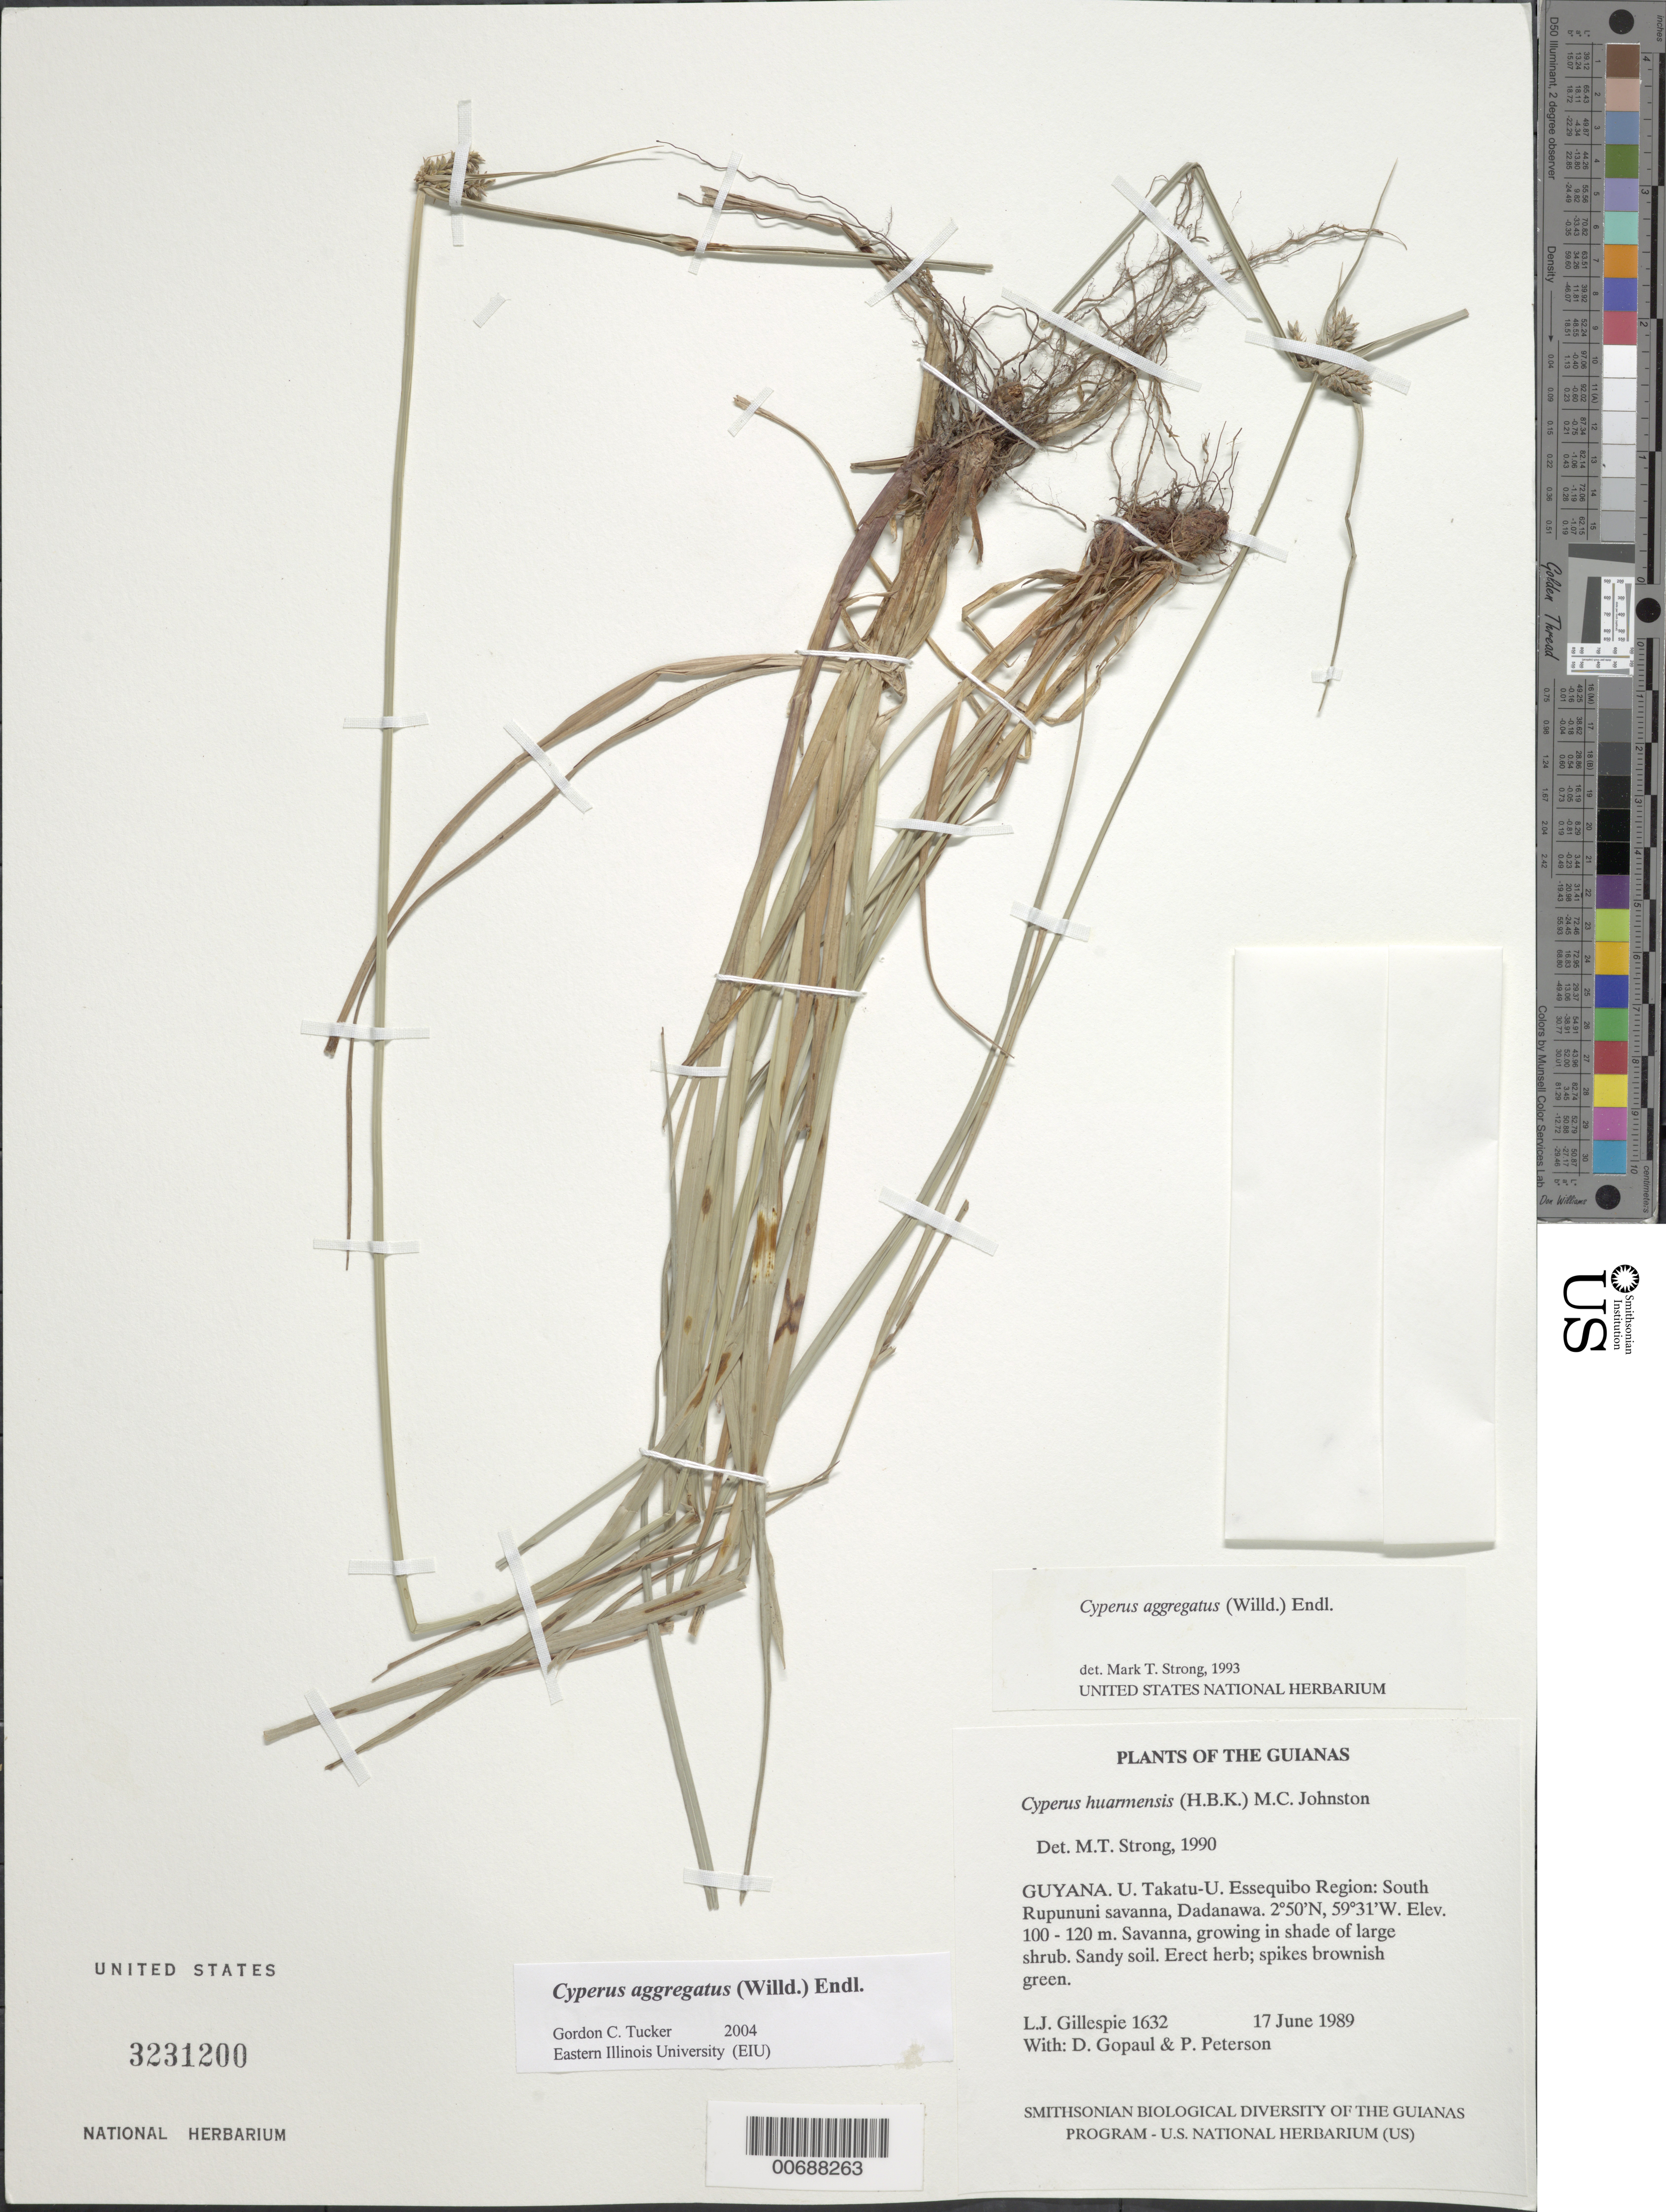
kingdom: Plantae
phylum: Tracheophyta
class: Liliopsida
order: Poales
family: Cyperaceae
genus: Cyperus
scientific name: Cyperus aggregatus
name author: (Willd.) Endl.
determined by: Tucker, G. C.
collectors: L. J. Gillespie, D. Gopaul & P. M. Peterson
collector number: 1632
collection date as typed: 17 June 1989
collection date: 1989-06-17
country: Guyana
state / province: U. Takutu-U. Essequibo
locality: South Rupununi savanna, Dadanawa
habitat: Savanna, growing in shade of large shrub. Sandy soil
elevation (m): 100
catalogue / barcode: US 3231200